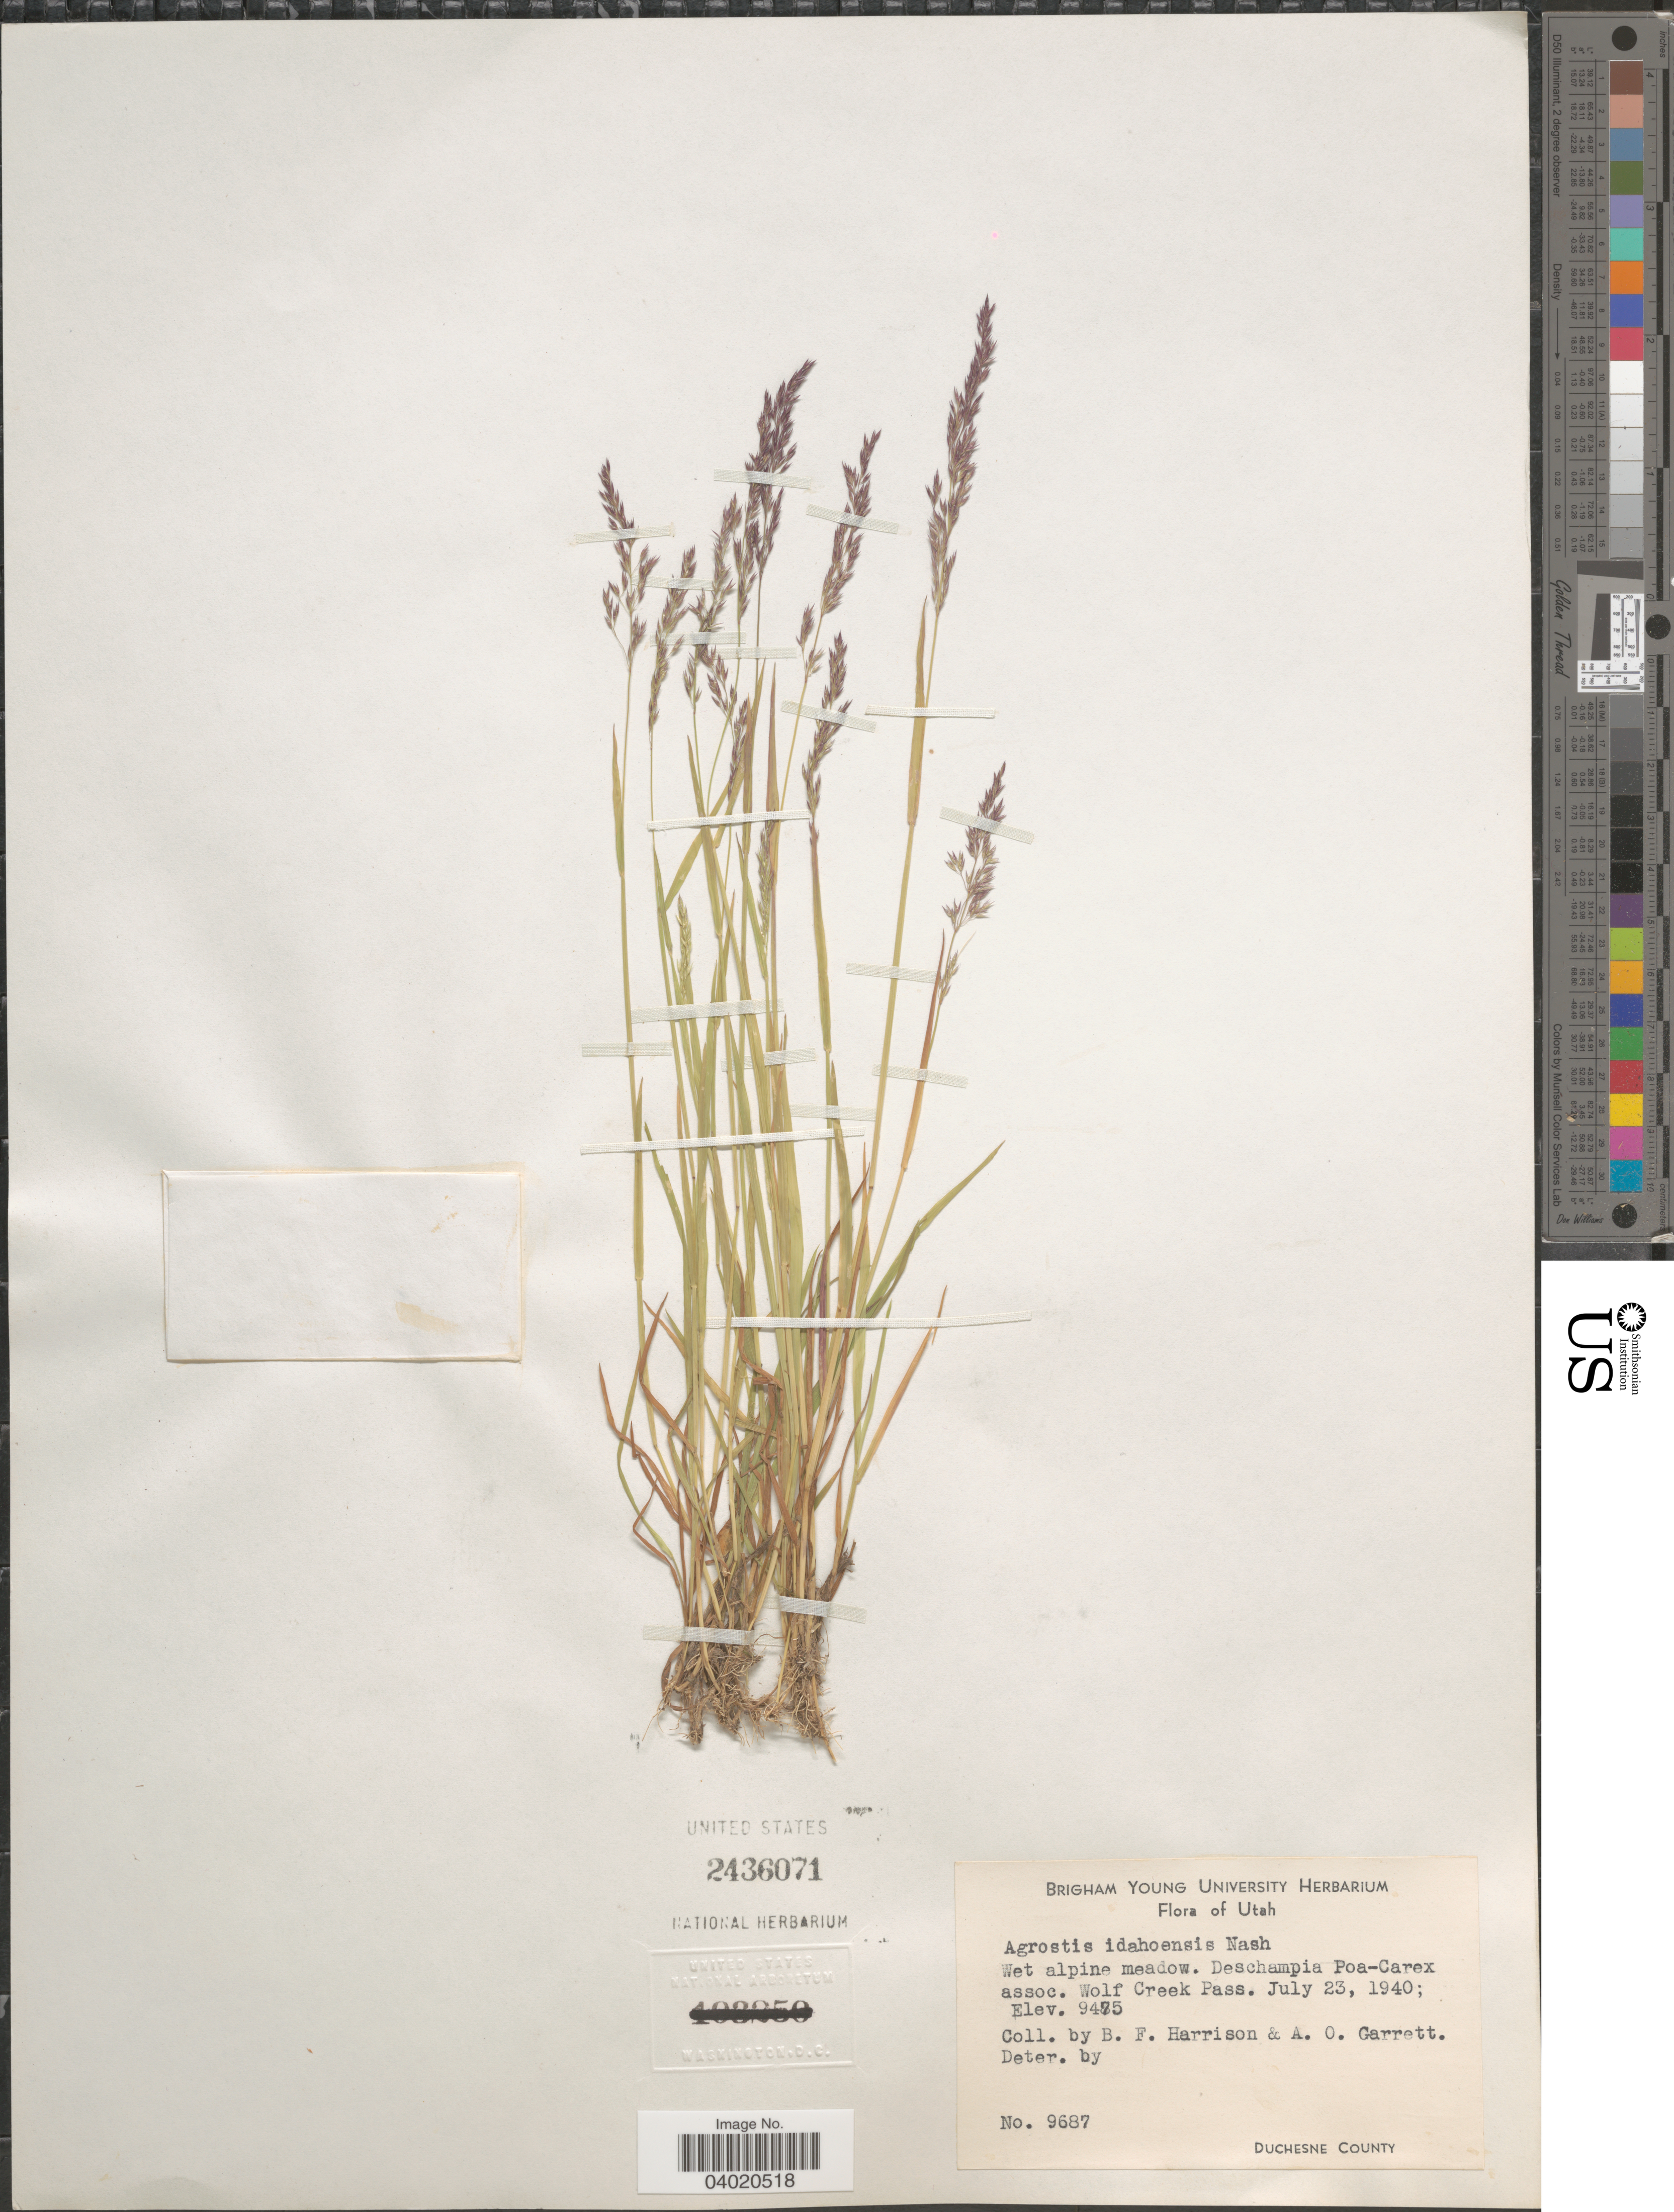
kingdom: Plantae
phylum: Tracheophyta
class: Liliopsida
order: Poales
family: Poaceae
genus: Agrostis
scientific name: Agrostis idahoensis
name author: Nash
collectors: B. F. Harrison & A. O. Garrett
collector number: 9687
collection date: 1940-07-23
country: United States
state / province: Utah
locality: Deschampia Poa-Carex assoc. Wolf Creek Pass. Duchesne County.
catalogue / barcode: US 2436071